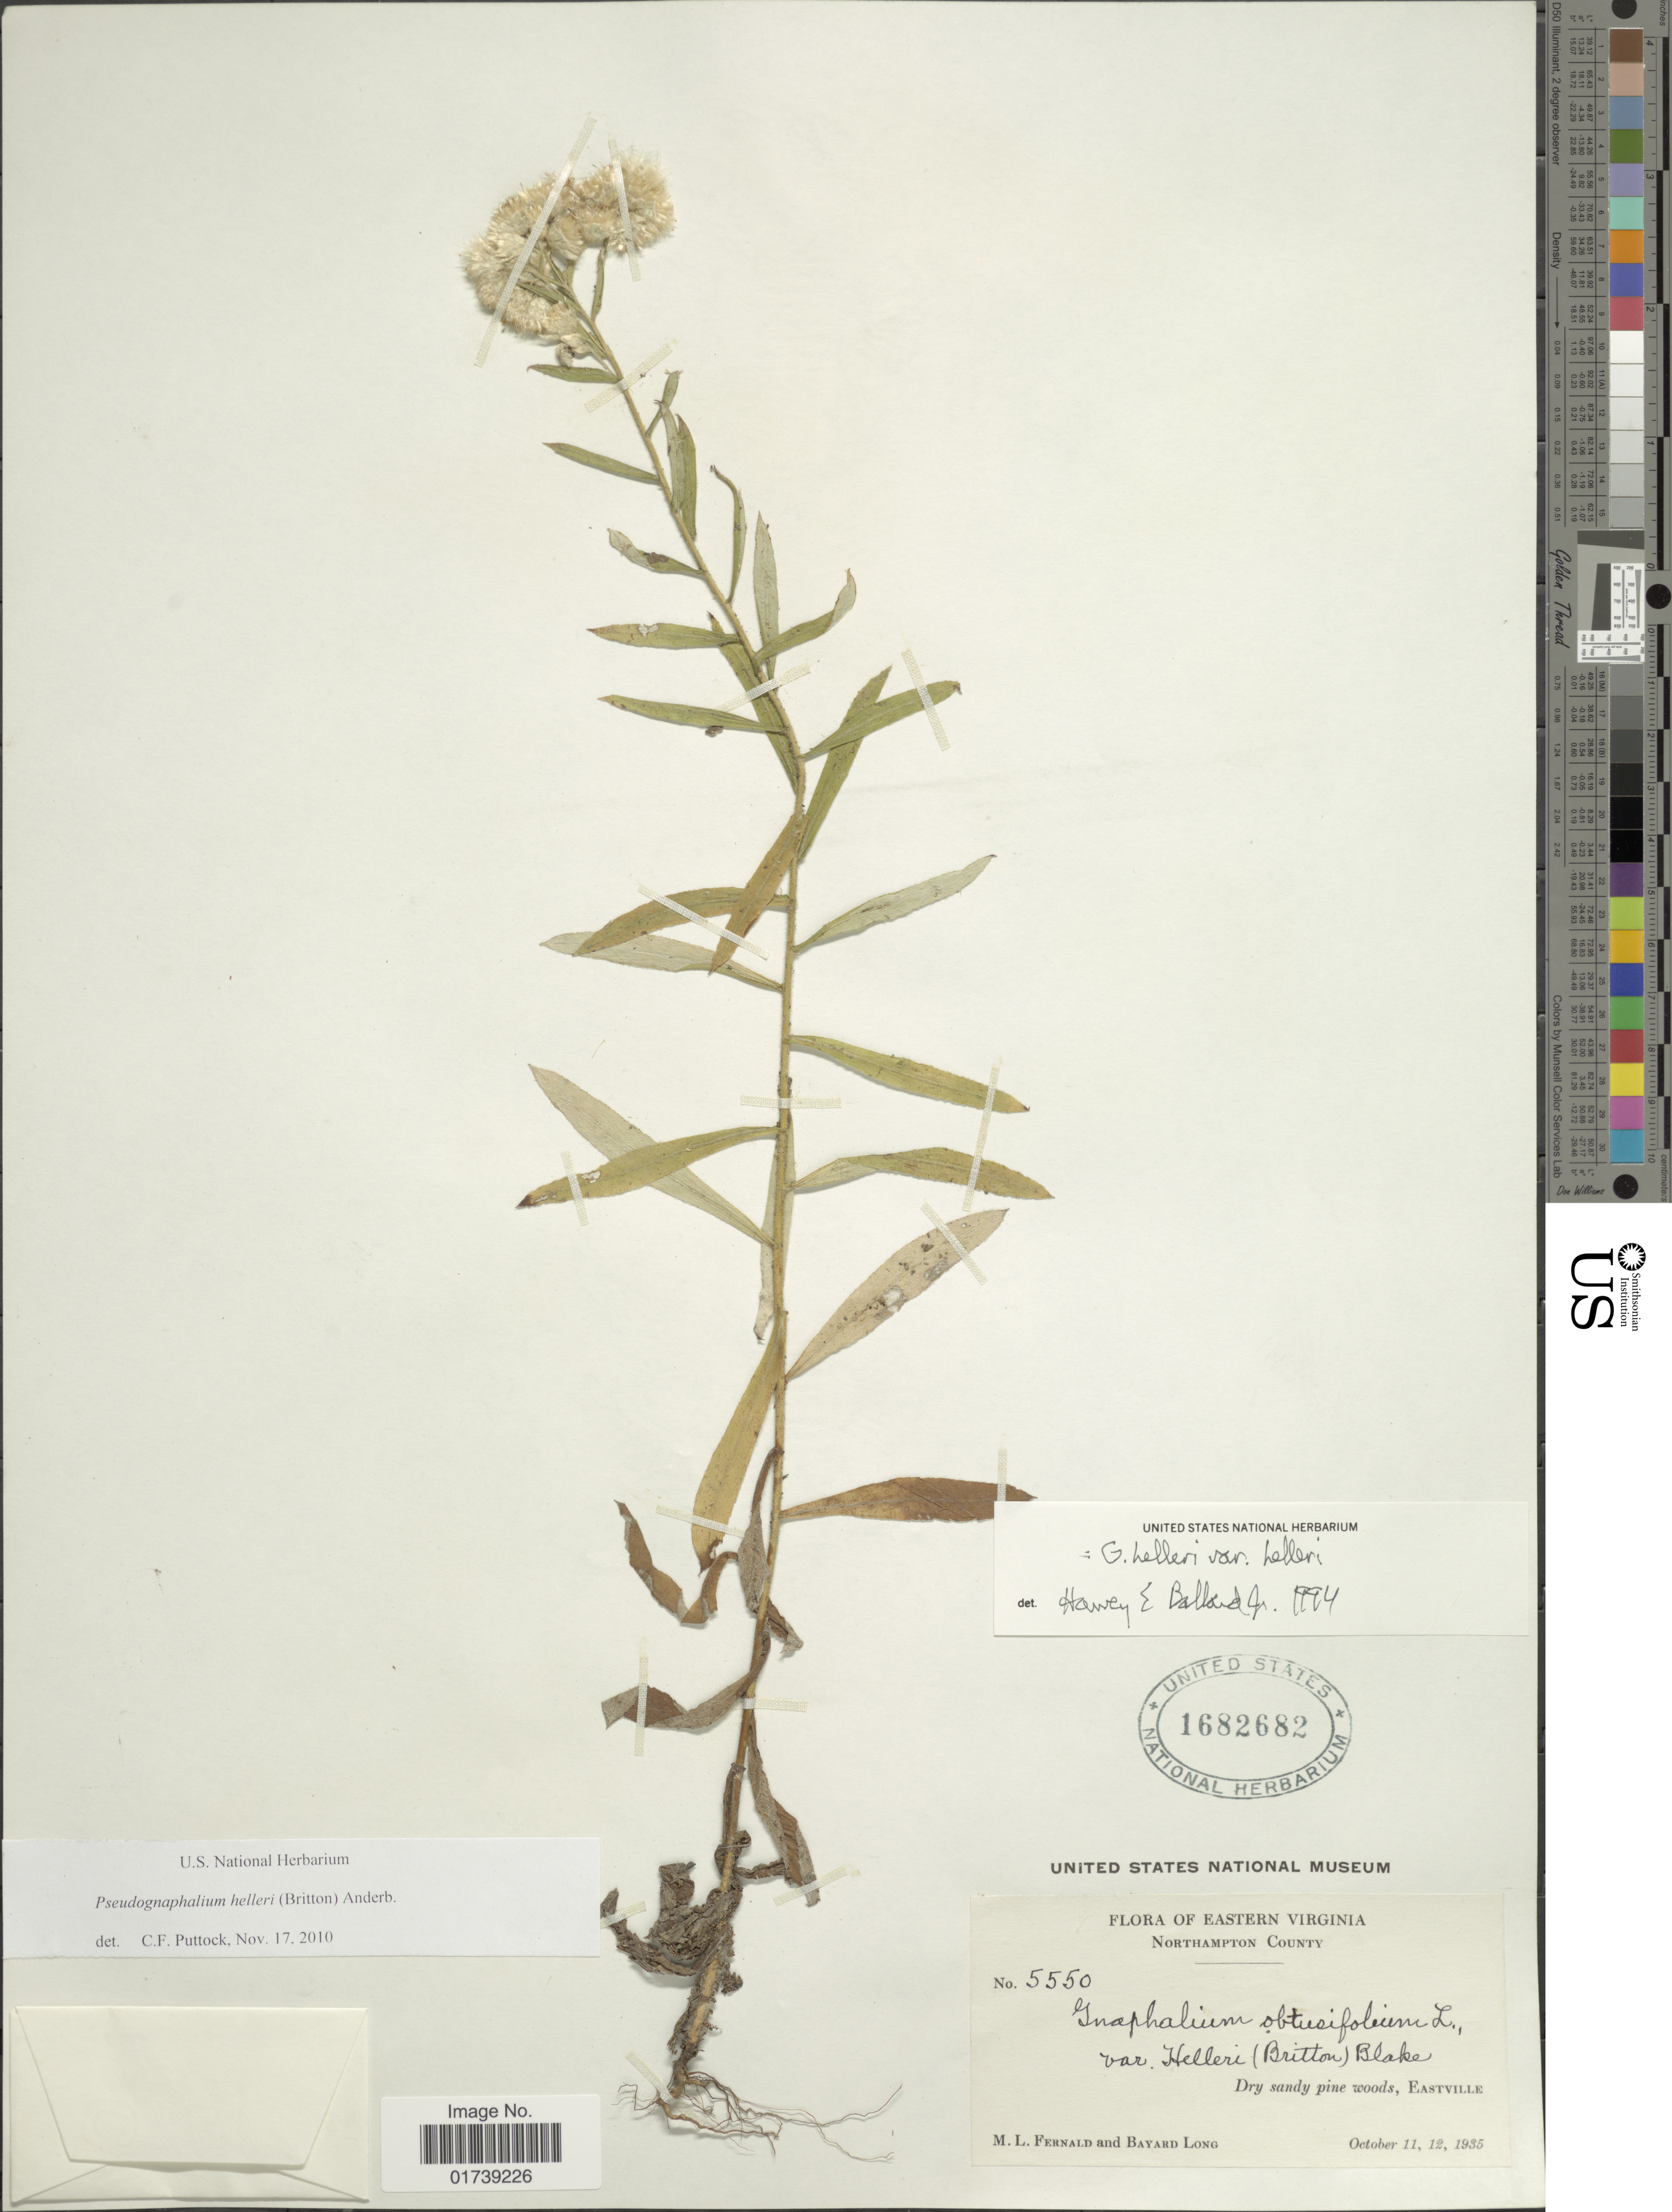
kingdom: Plantae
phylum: Tracheophyta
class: Magnoliopsida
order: Asterales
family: Asteraceae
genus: Pseudognaphalium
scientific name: Pseudognaphalium helleri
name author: (Britton) Anderb.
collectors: M. L. Fernald & B. Long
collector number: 5550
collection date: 1935-10-11/1935-10-12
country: United States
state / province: Virginia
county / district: Northampton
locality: Eastern Virginia, Eastville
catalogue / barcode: US 1682682